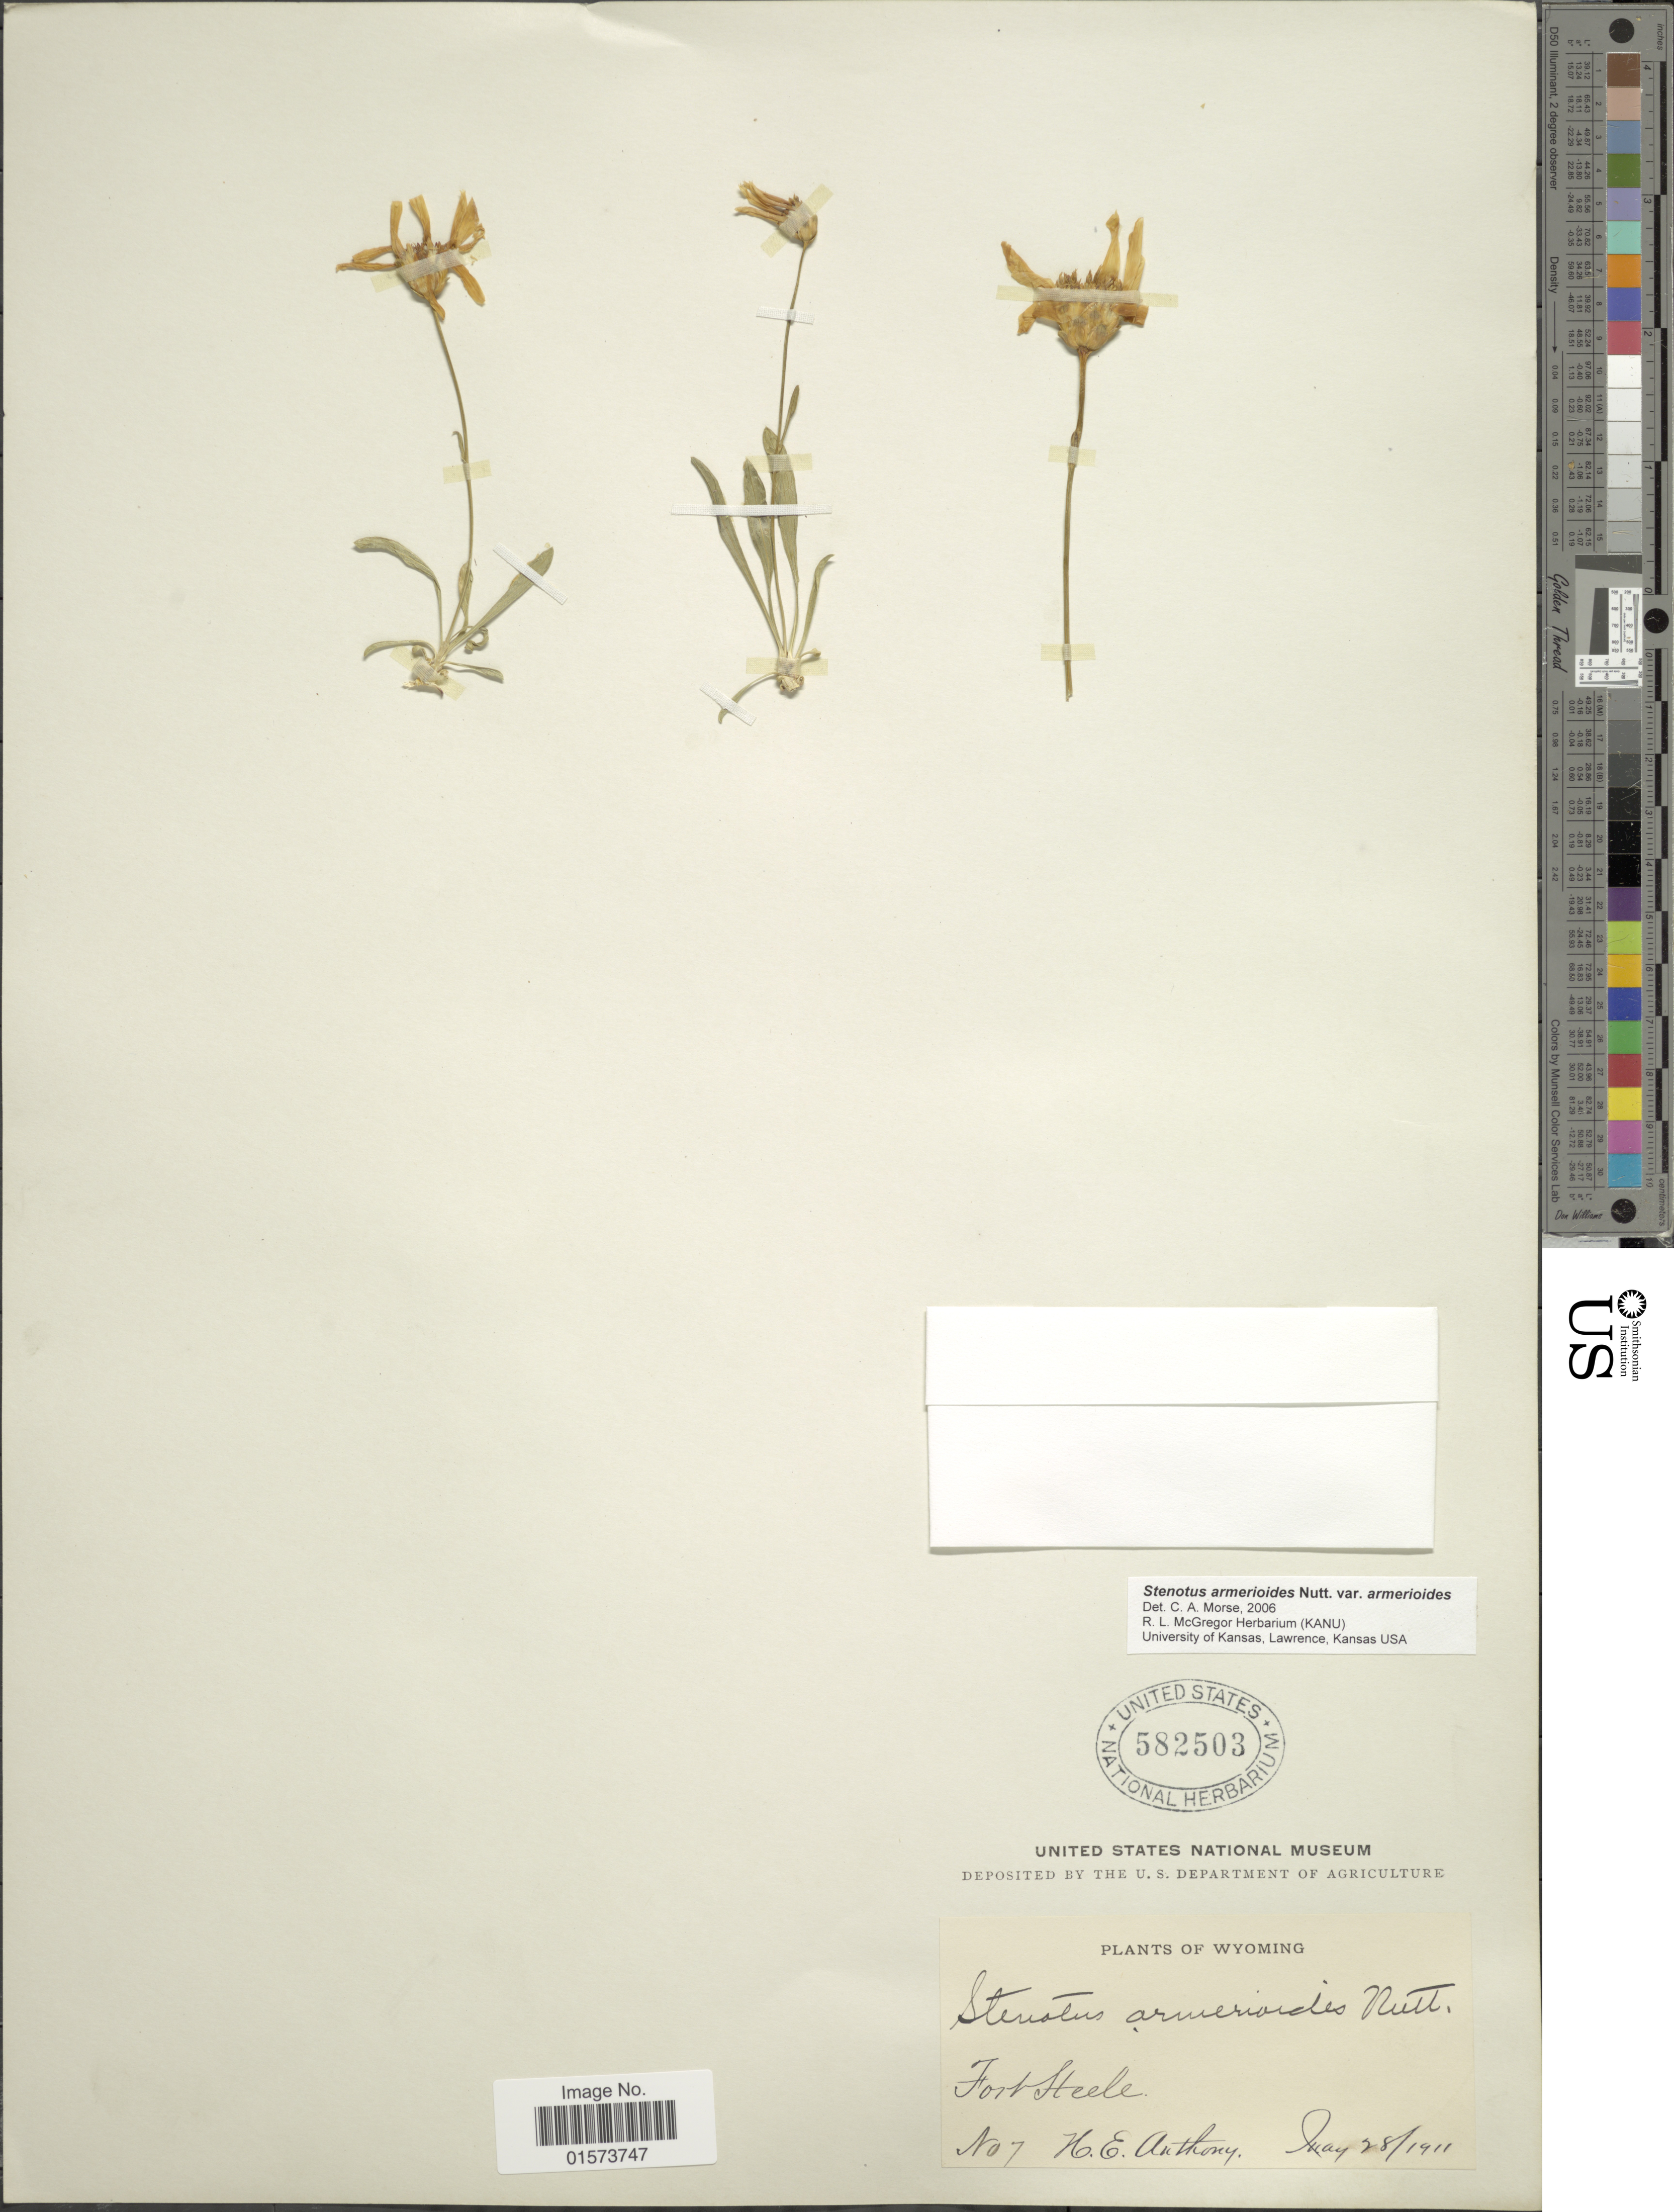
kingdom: Plantae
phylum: Tracheophyta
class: Magnoliopsida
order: Asterales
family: Asteraceae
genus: Stenotus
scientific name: Stenotus armerioides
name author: Nutt.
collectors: H. E. Anthony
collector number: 7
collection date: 1911-01-28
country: United States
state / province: Wyoming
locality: Fort Steele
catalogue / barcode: US 582503